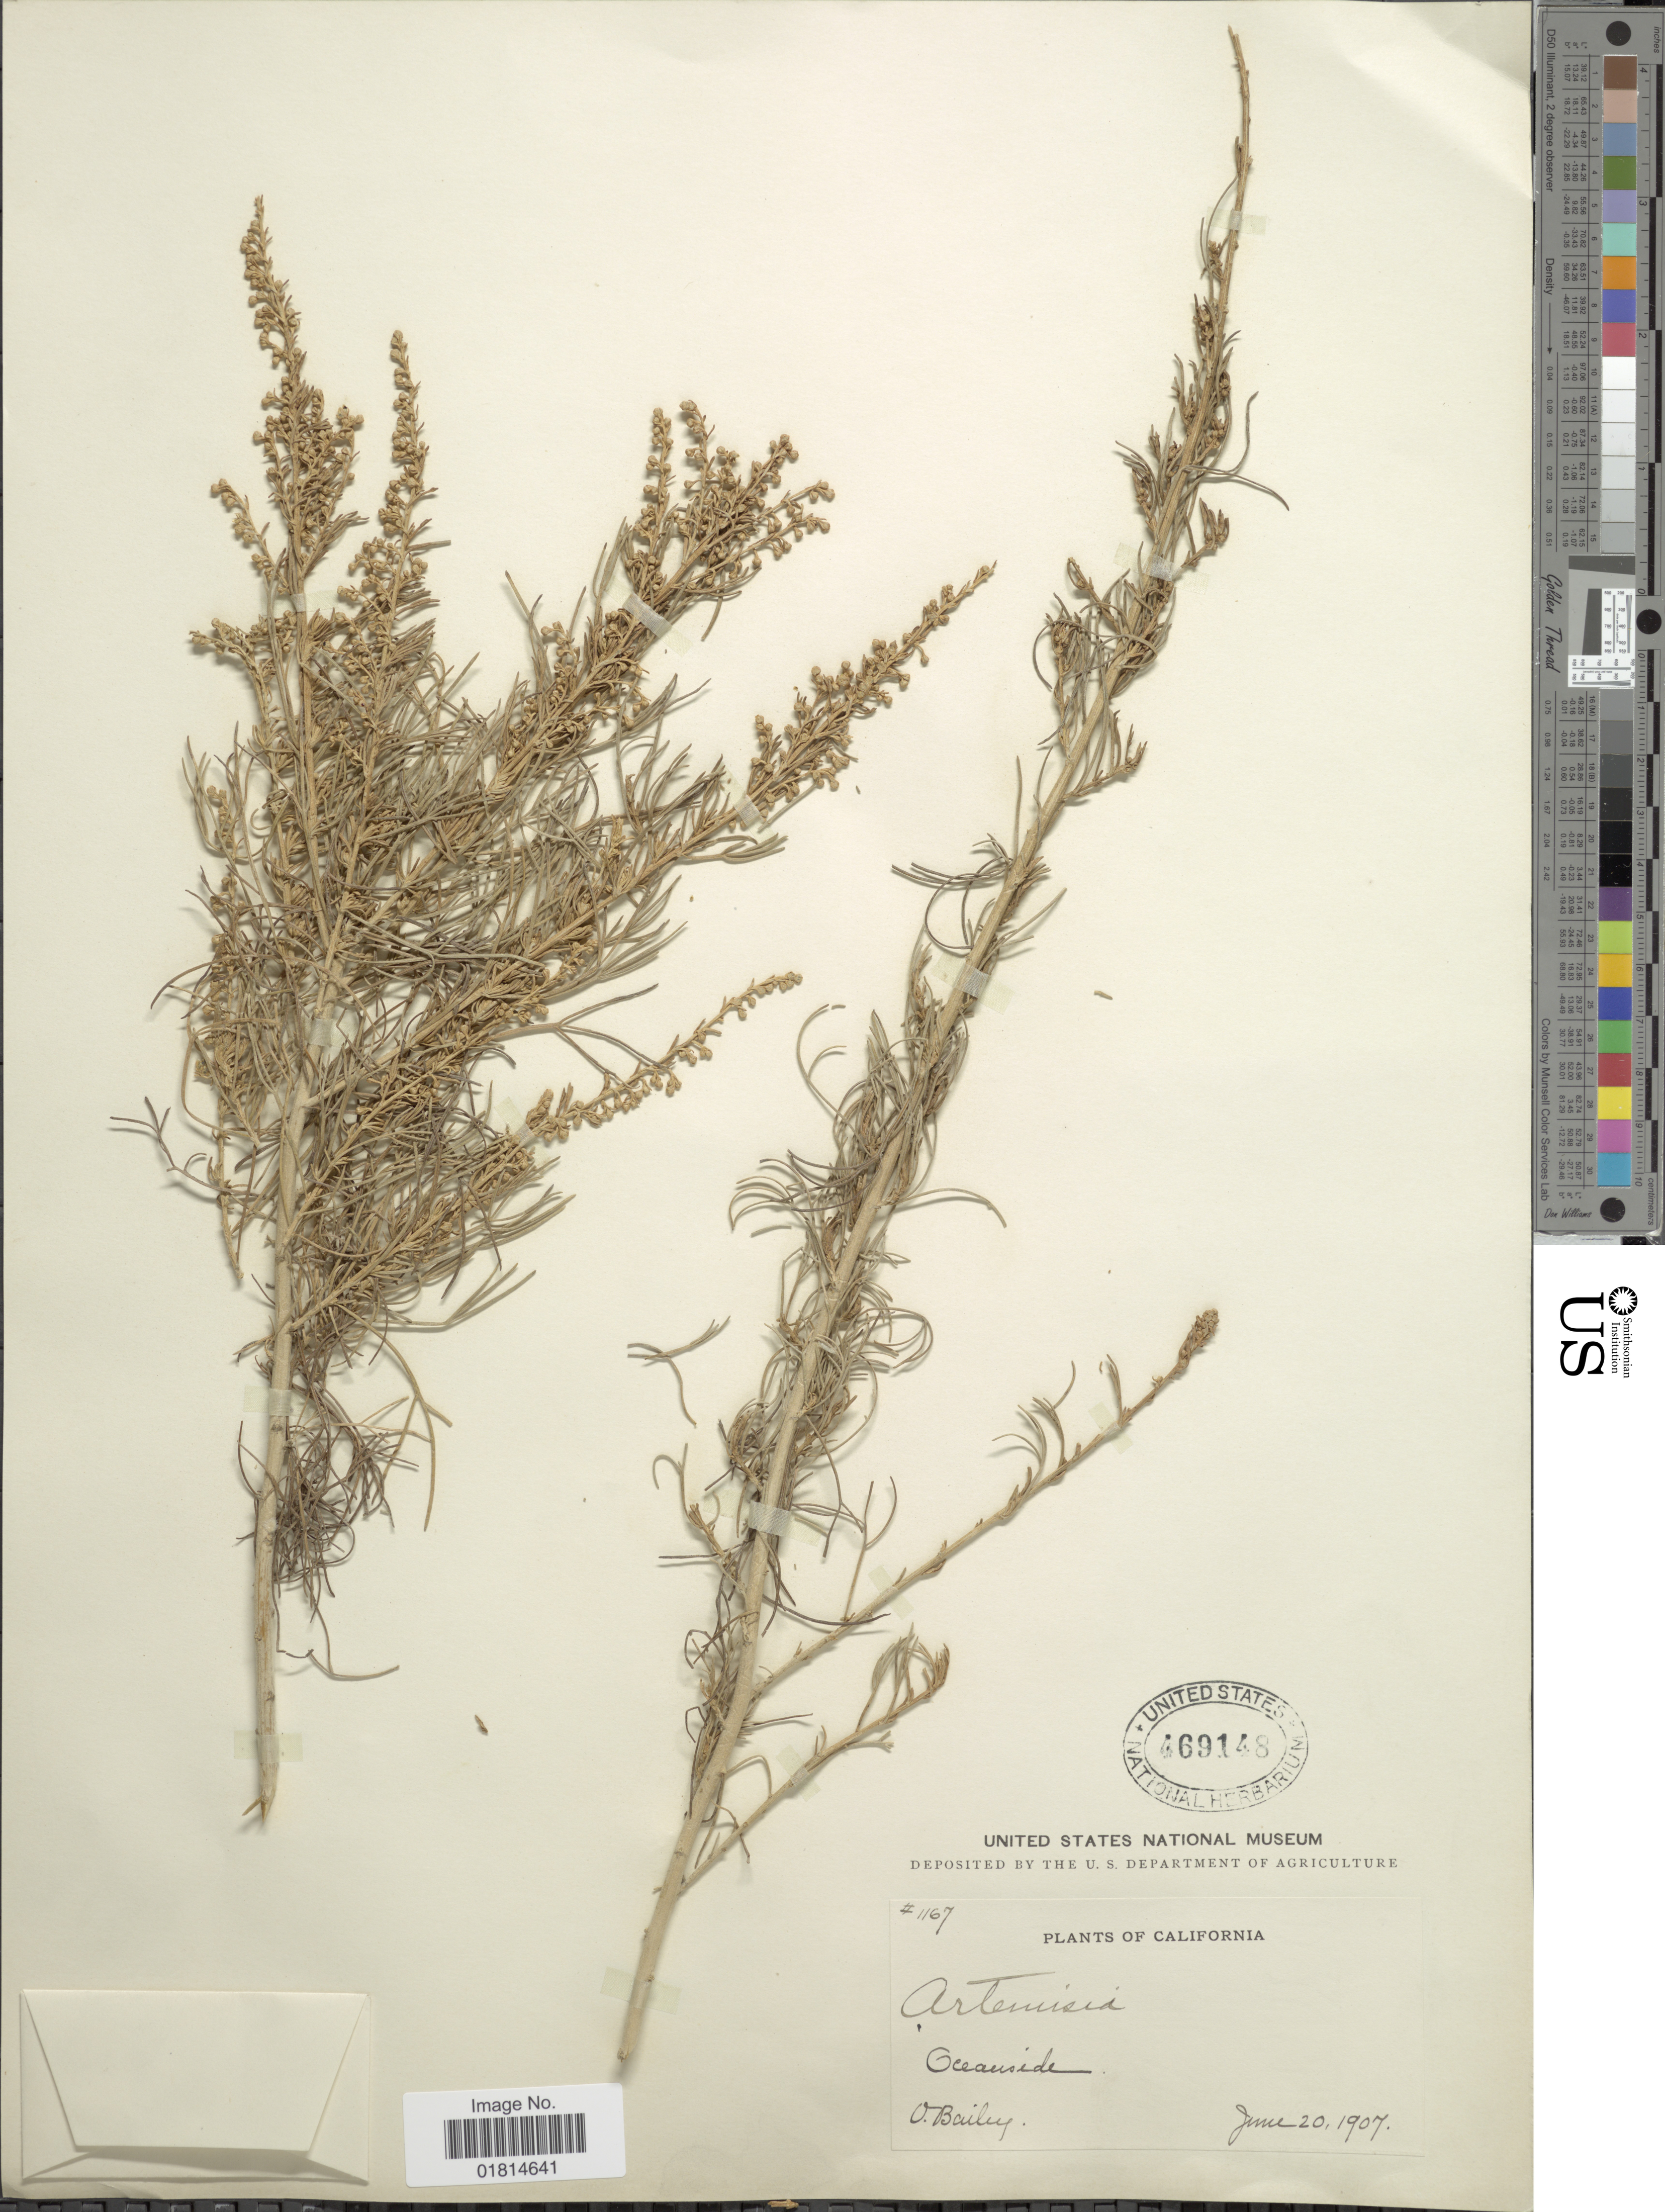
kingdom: Plantae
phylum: Tracheophyta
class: Magnoliopsida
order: Asterales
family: Asteraceae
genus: Artemisia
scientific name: Artemisia californica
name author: Less.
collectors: V. L. Bailey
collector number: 1167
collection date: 1907-06-20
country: United States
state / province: California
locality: Oceanside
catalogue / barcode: US 469148